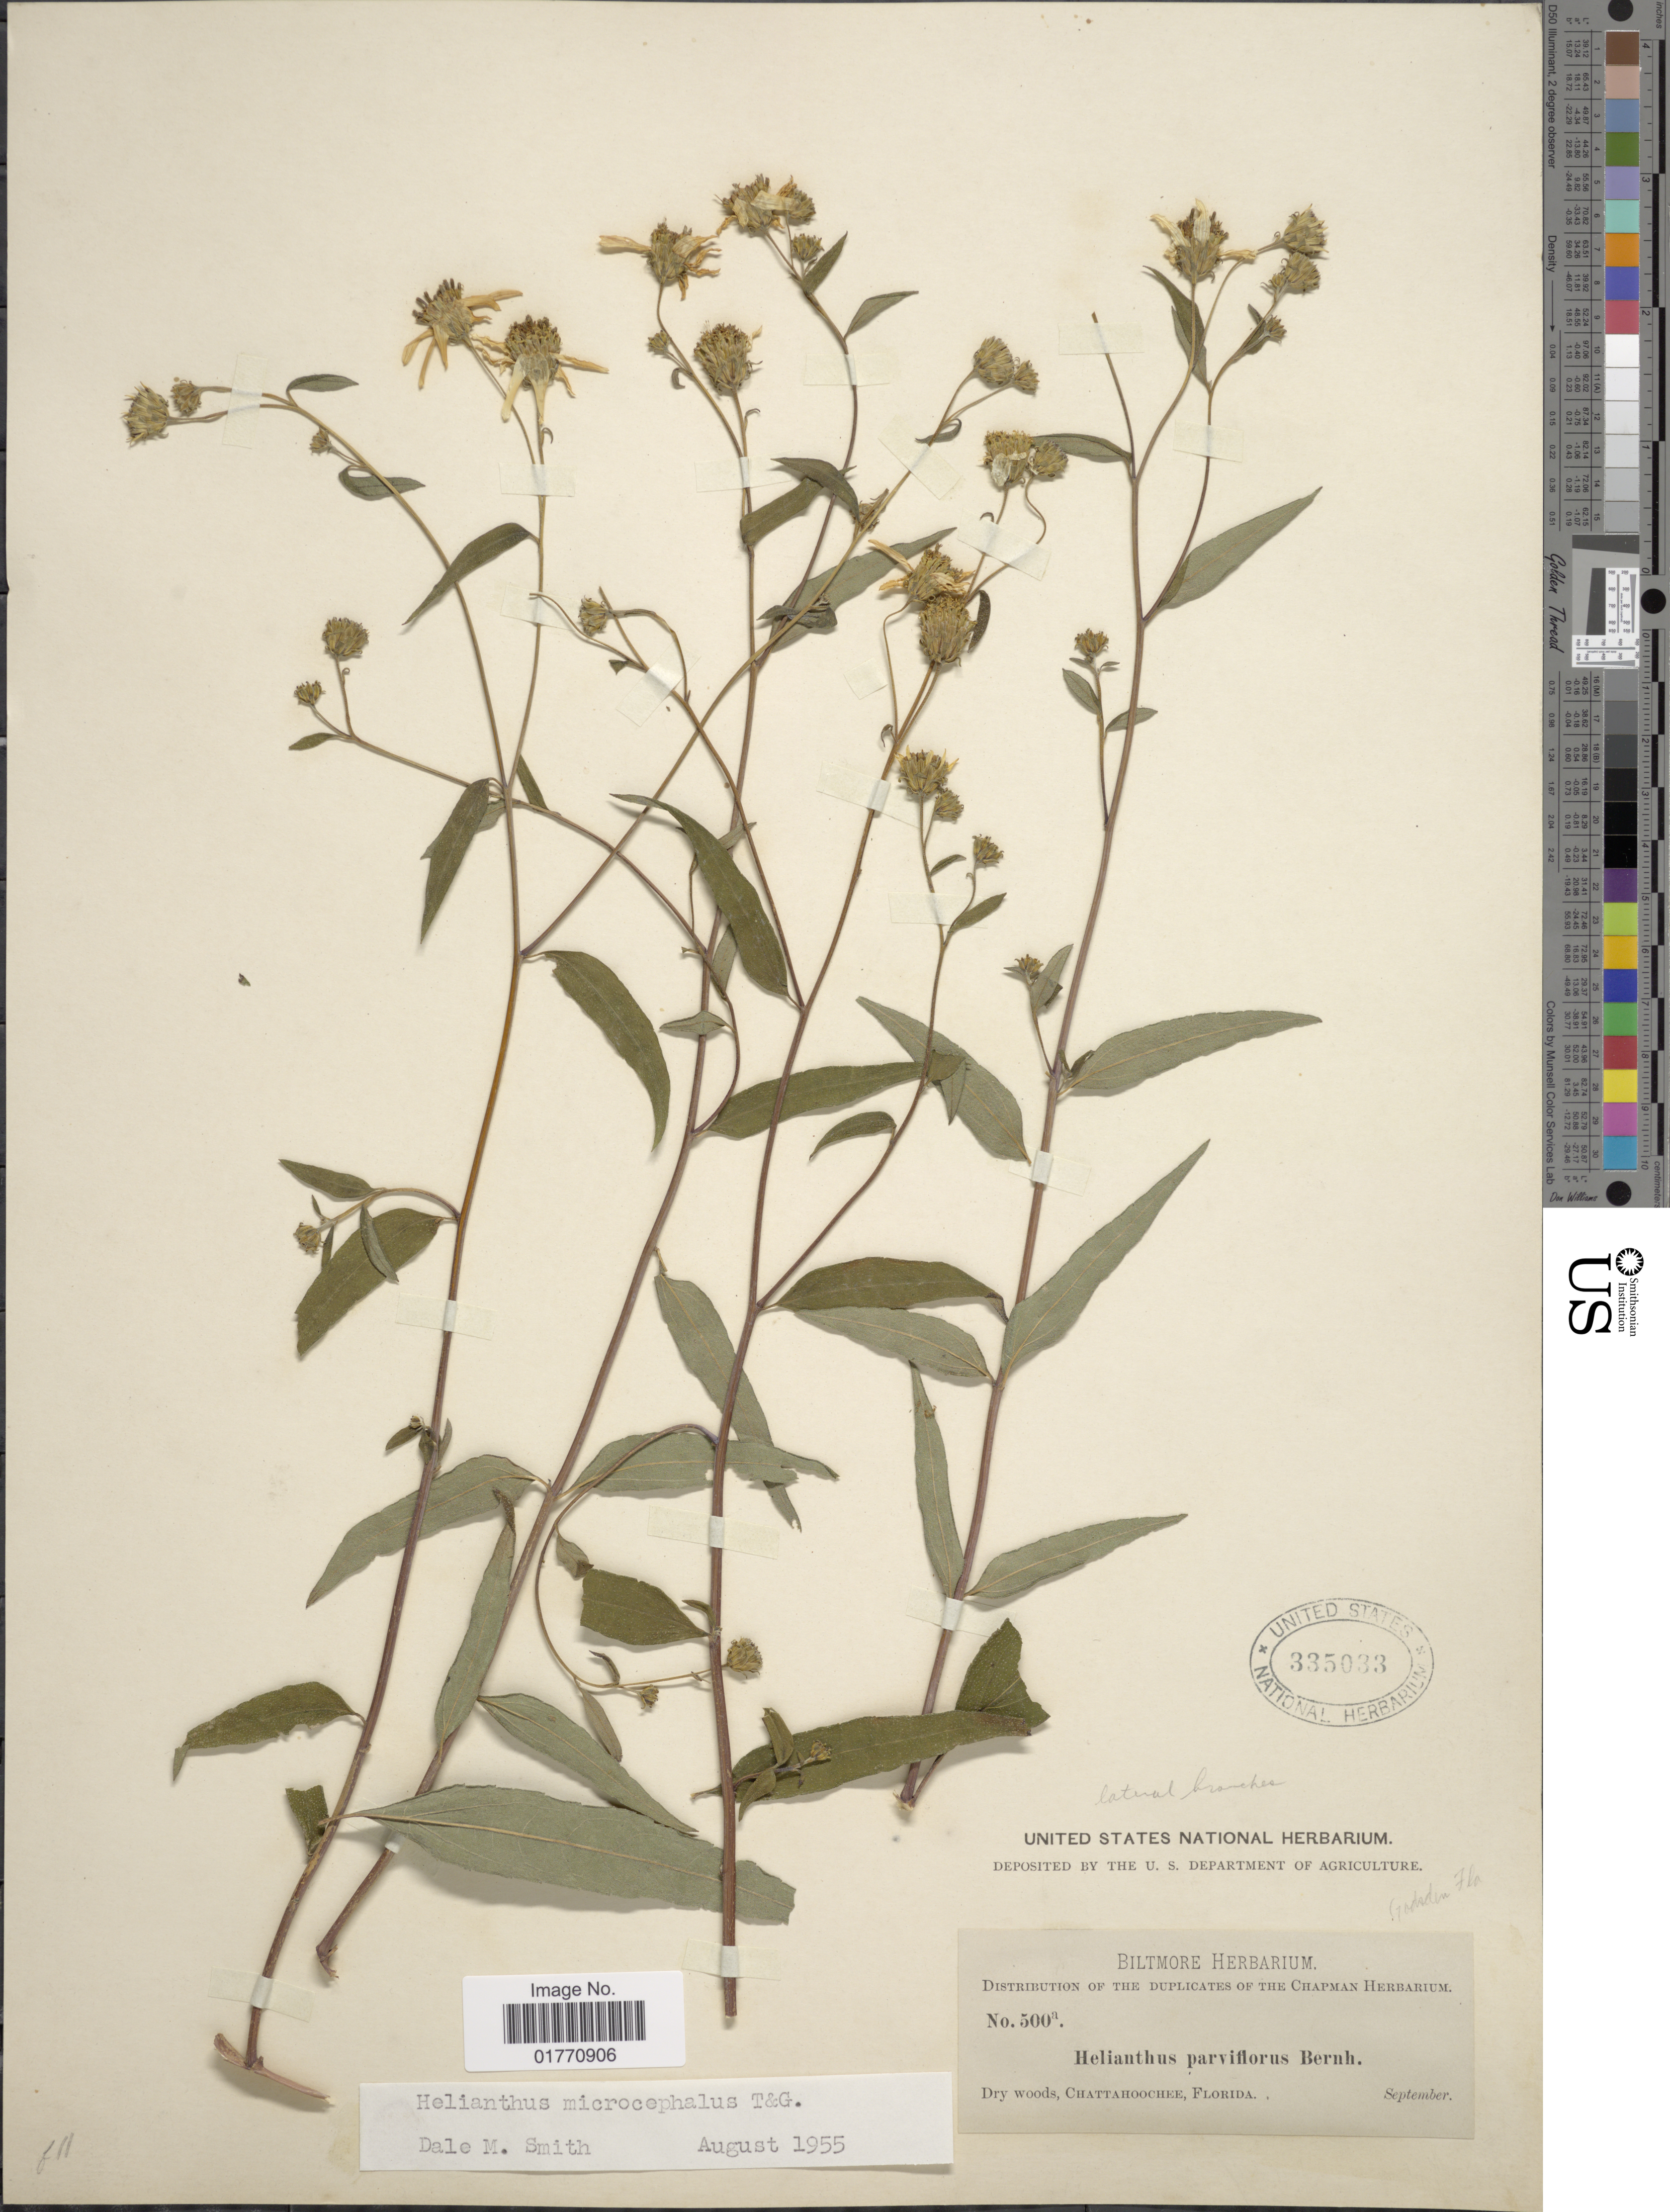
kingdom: Plantae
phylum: Tracheophyta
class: Magnoliopsida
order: Asterales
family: Asteraceae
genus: Helianthus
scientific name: Helianthus microcephalus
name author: Torr. & A. Gray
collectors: ex herb. Biltmore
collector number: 500a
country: United States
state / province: Florida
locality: Chattahoochee.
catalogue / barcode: US 335033